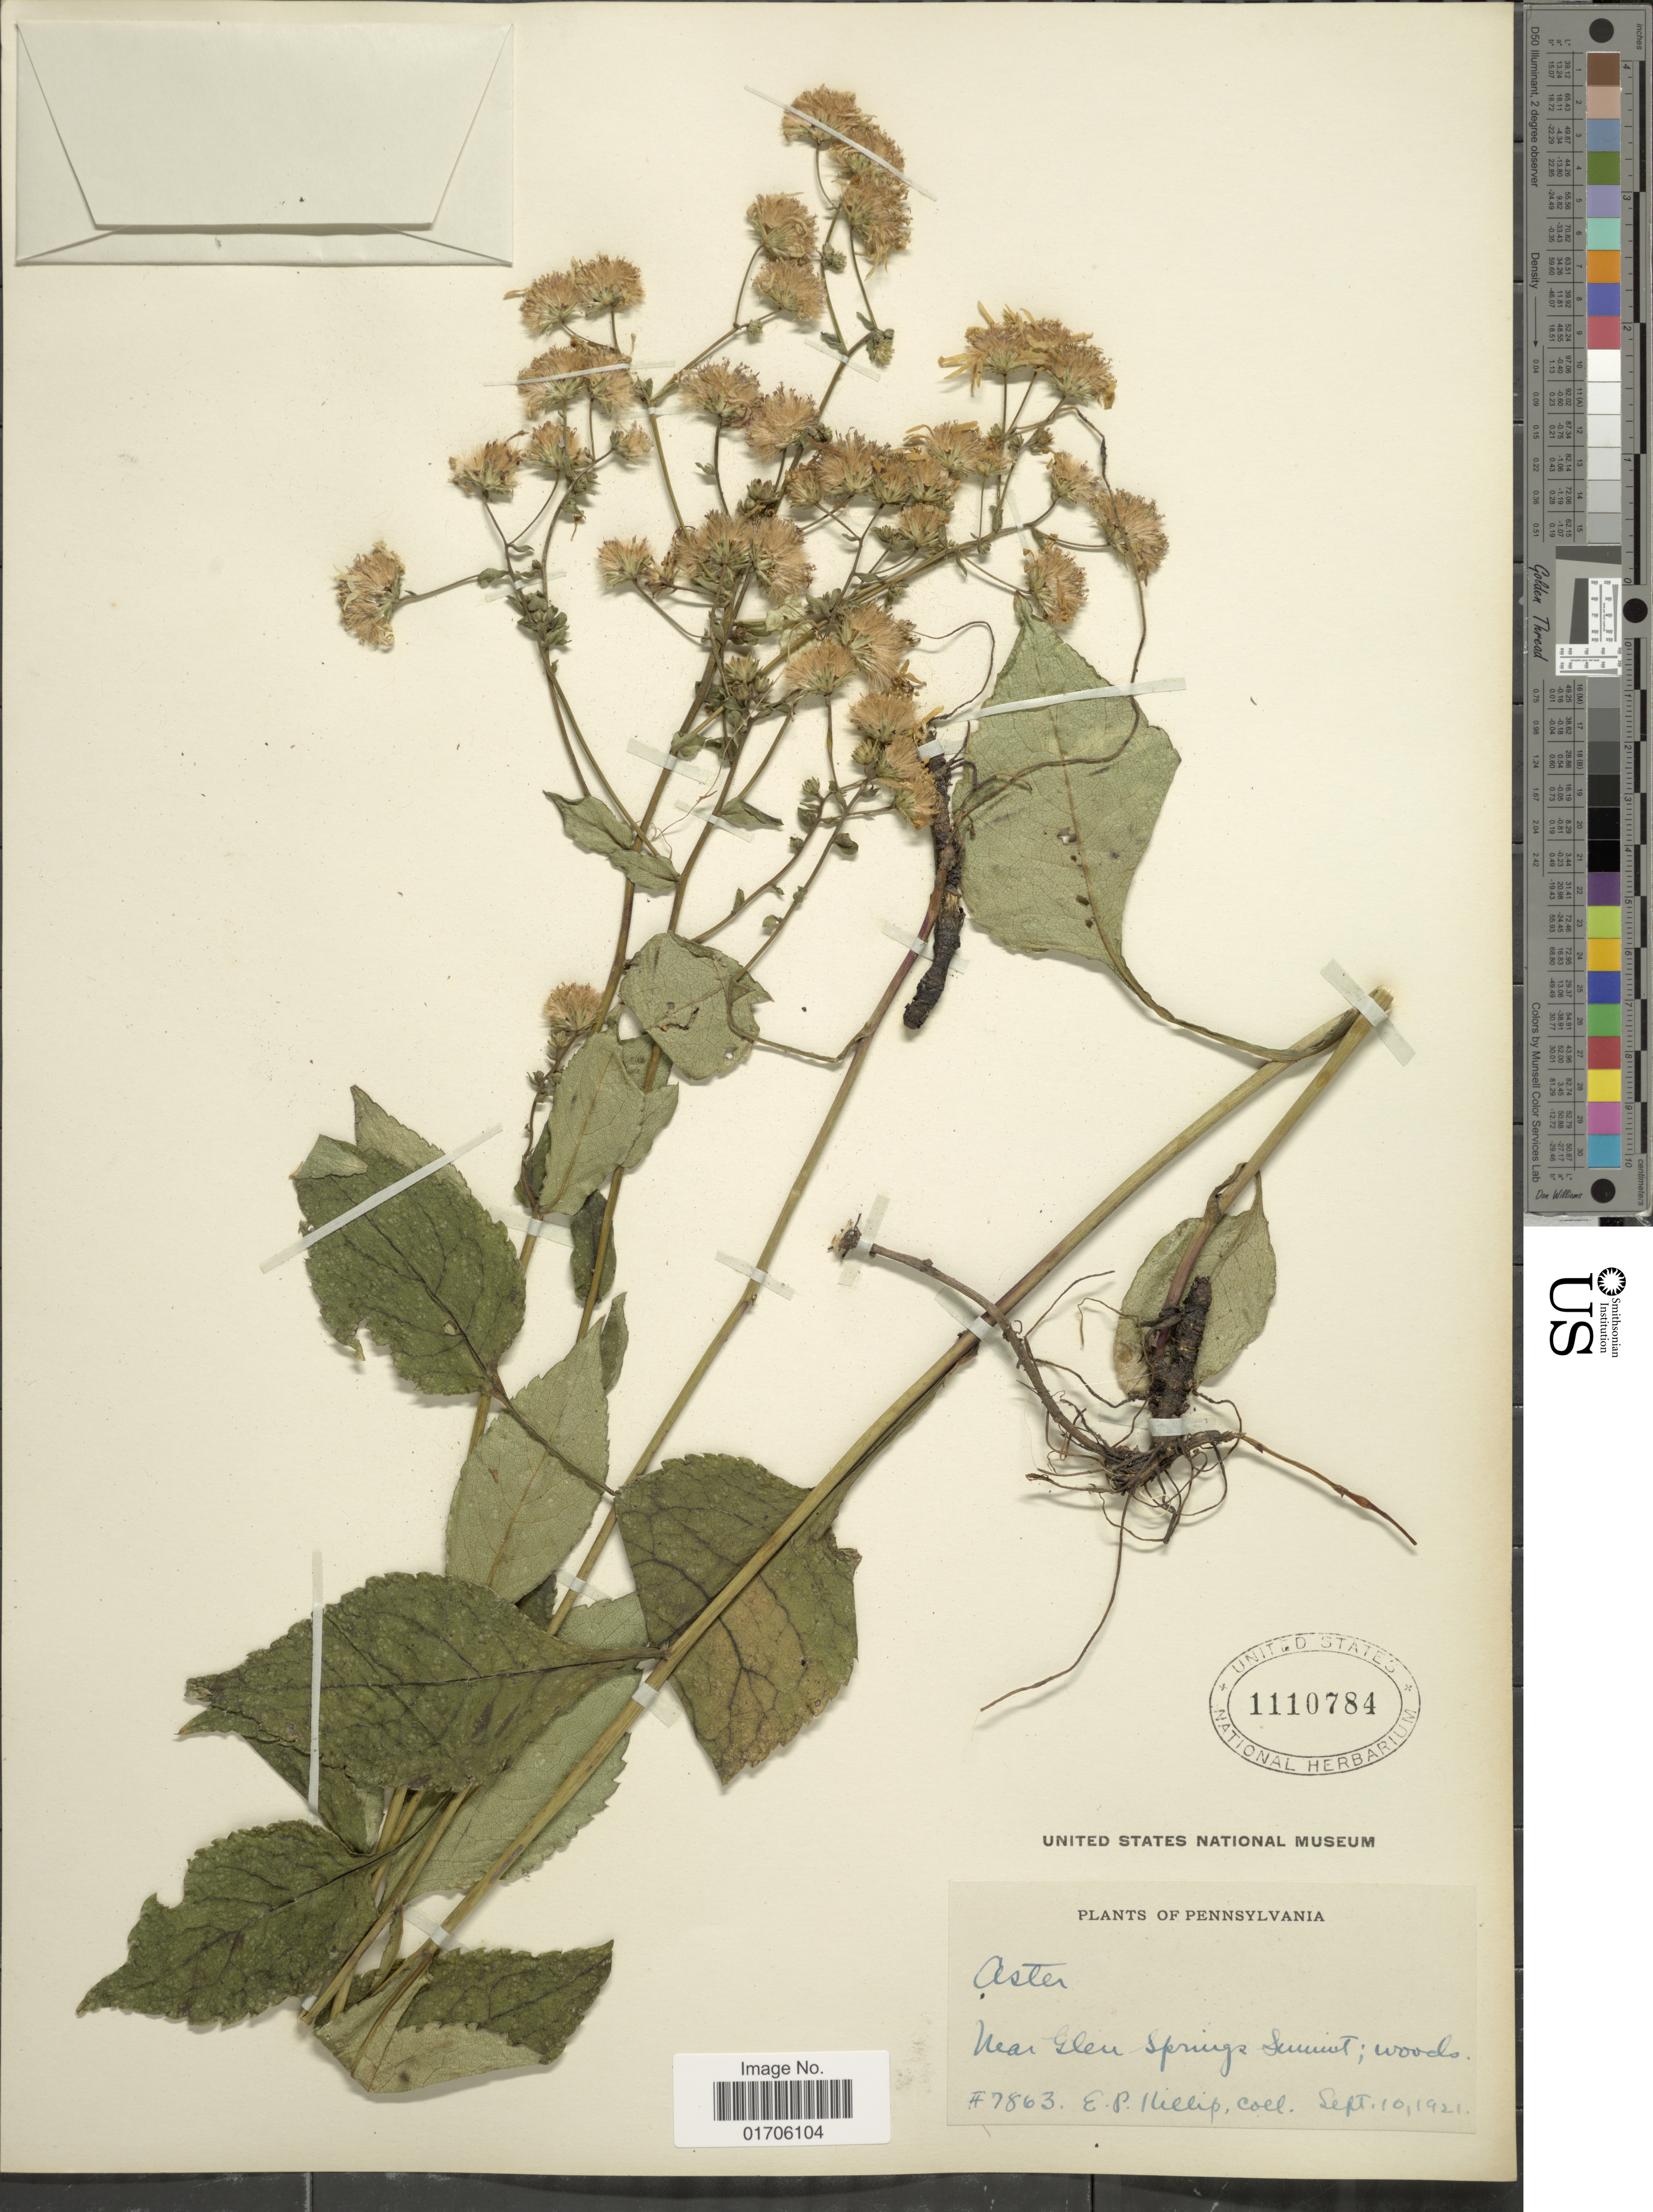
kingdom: Plantae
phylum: Tracheophyta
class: Magnoliopsida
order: Asterales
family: Asteraceae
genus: Eurybia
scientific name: Eurybia sp.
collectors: E. P. Killip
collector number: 7863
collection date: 1921-09-10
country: United States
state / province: Pennsylvania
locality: Pennsylvania. Near Glen Springs Summit; woods.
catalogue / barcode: US 1110784